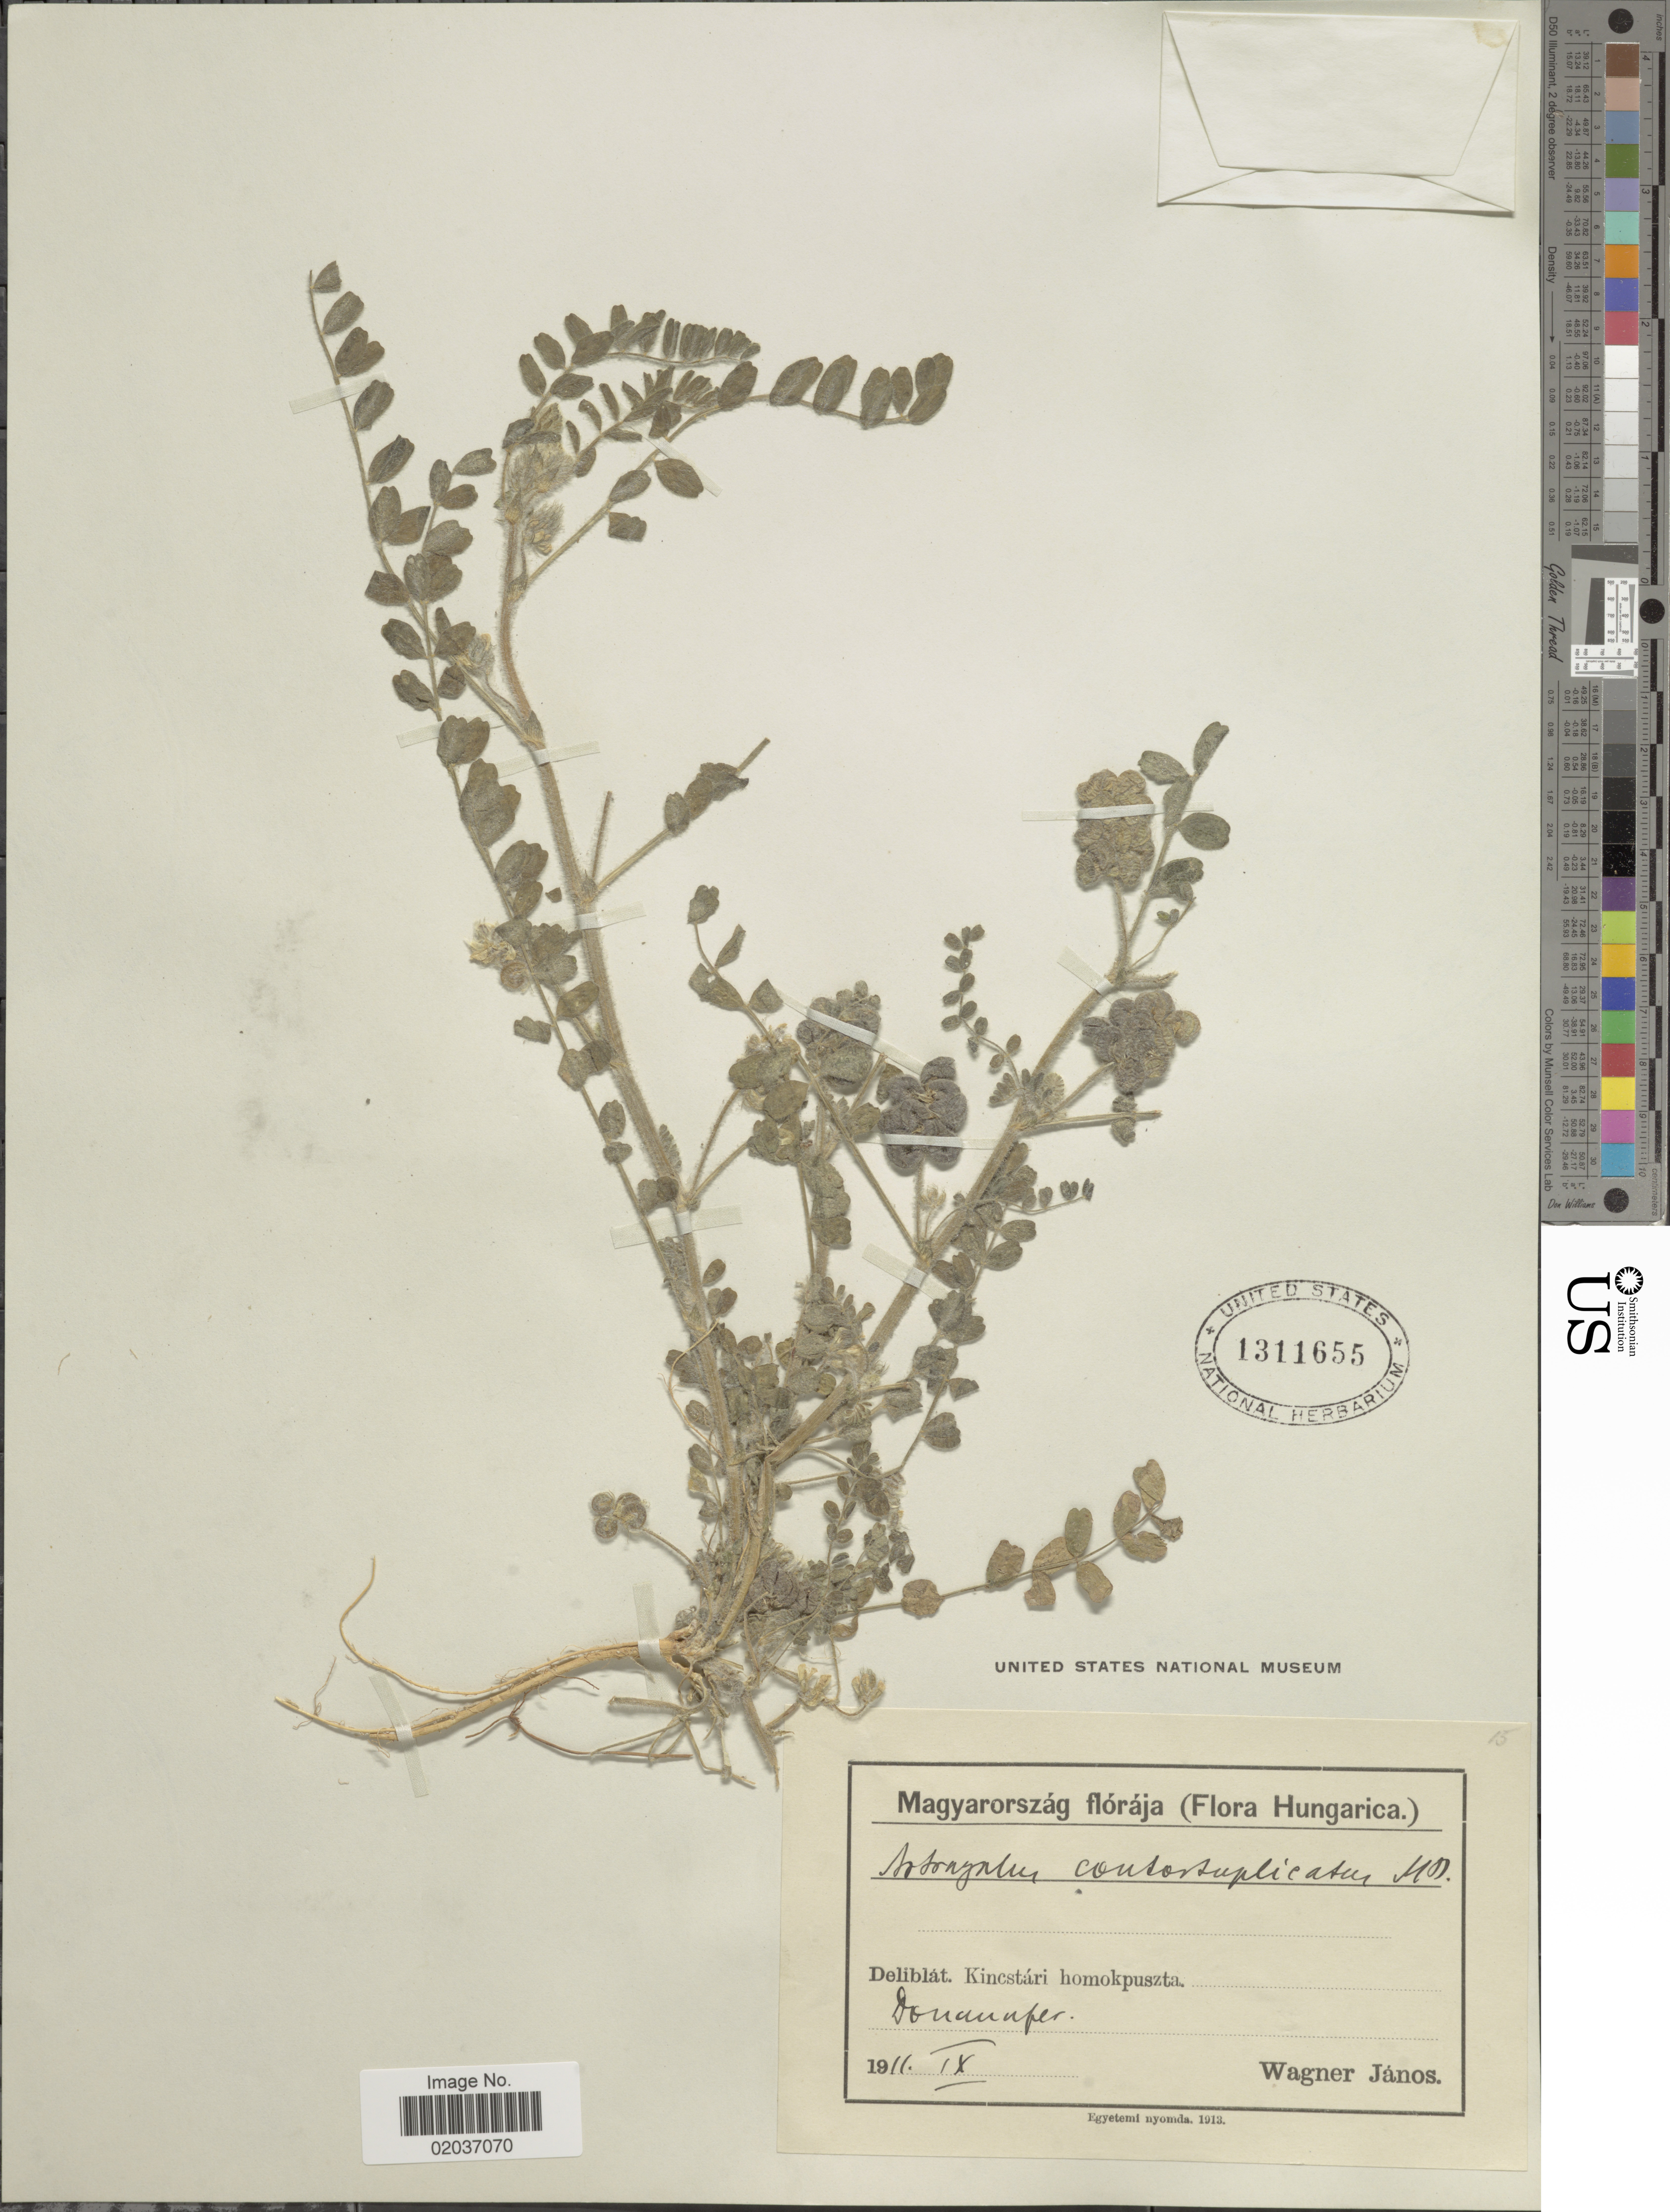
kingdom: Plantae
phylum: Tracheophyta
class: Magnoliopsida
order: Fabales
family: Fabaceae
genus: Astragalus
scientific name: Astragalus contortuplicatus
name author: L.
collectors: J. Wagner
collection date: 1911-09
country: Serbia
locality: Deliblát. Kincstári homokpuszta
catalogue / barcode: US 1311655